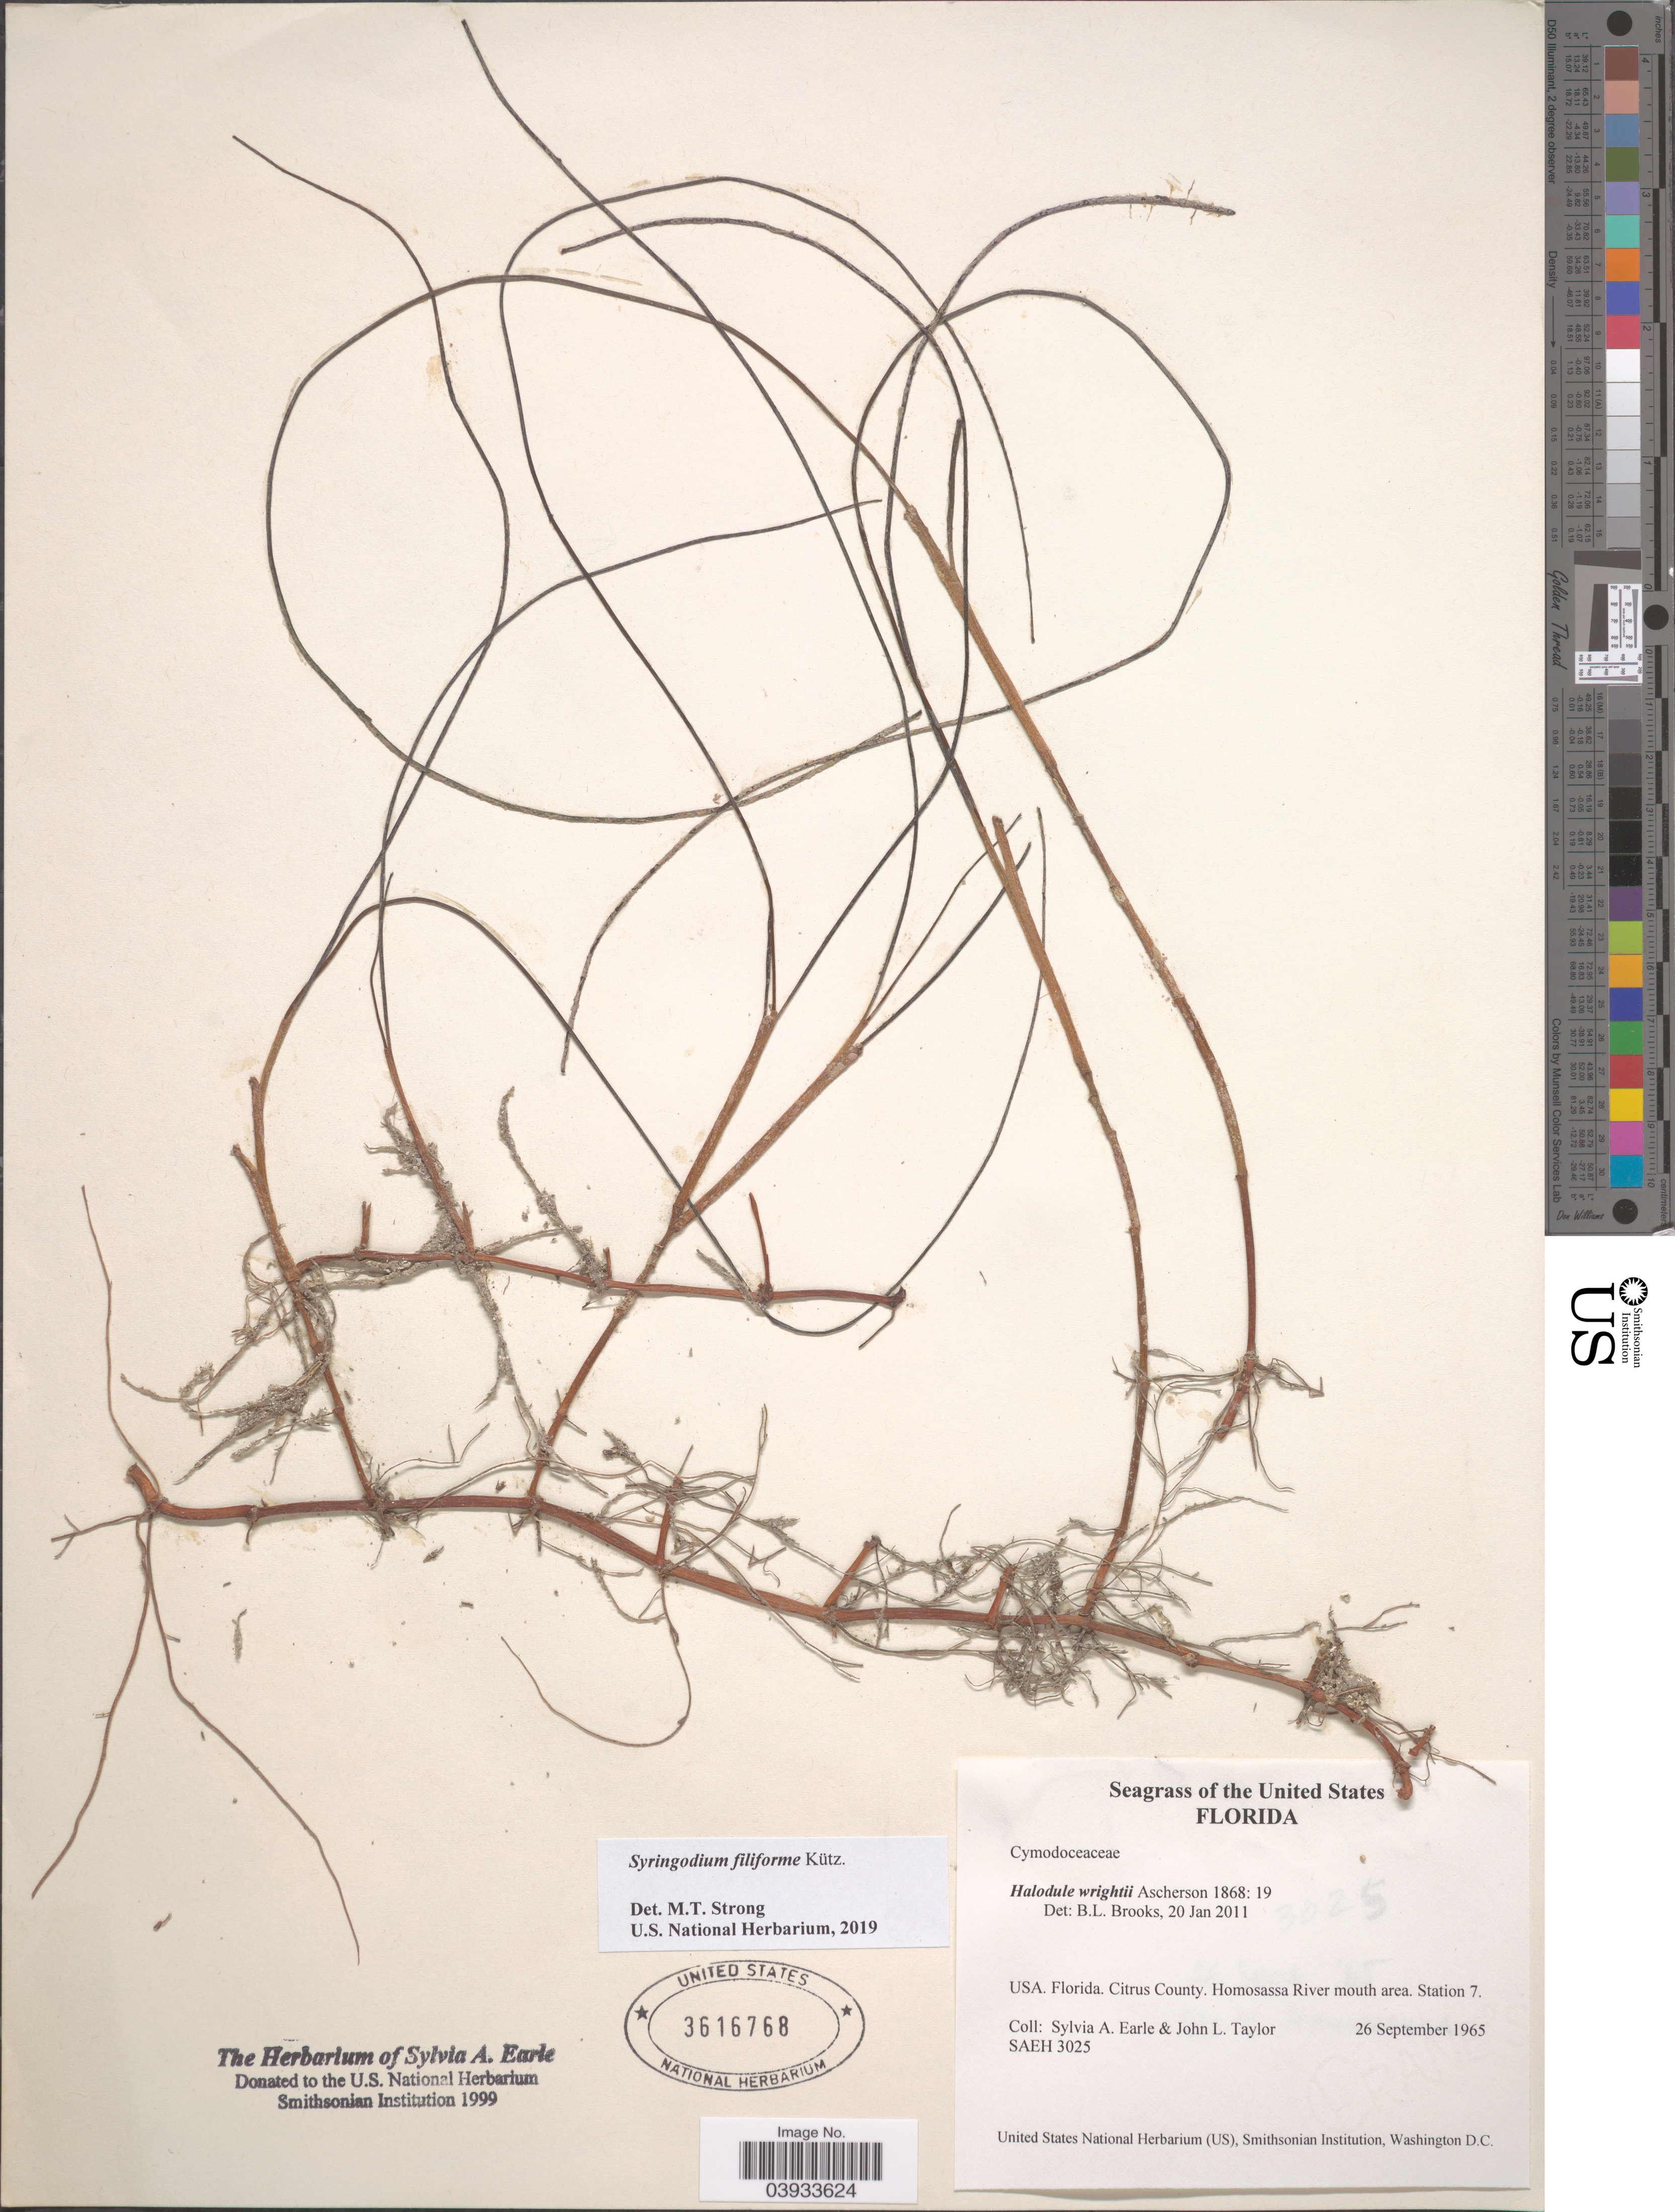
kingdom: Plantae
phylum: Tracheophyta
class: Liliopsida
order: Alismatales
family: Cymodoceaceae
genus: Syringodium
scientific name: Syringodium filiforme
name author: Kütz.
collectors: S. A. Earle & J. L. Taylor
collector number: SAEH3025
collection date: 1965-09-26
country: United States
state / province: Florida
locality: Citrus County. Homosassa River mouth area. Station 7.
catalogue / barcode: US 3616768